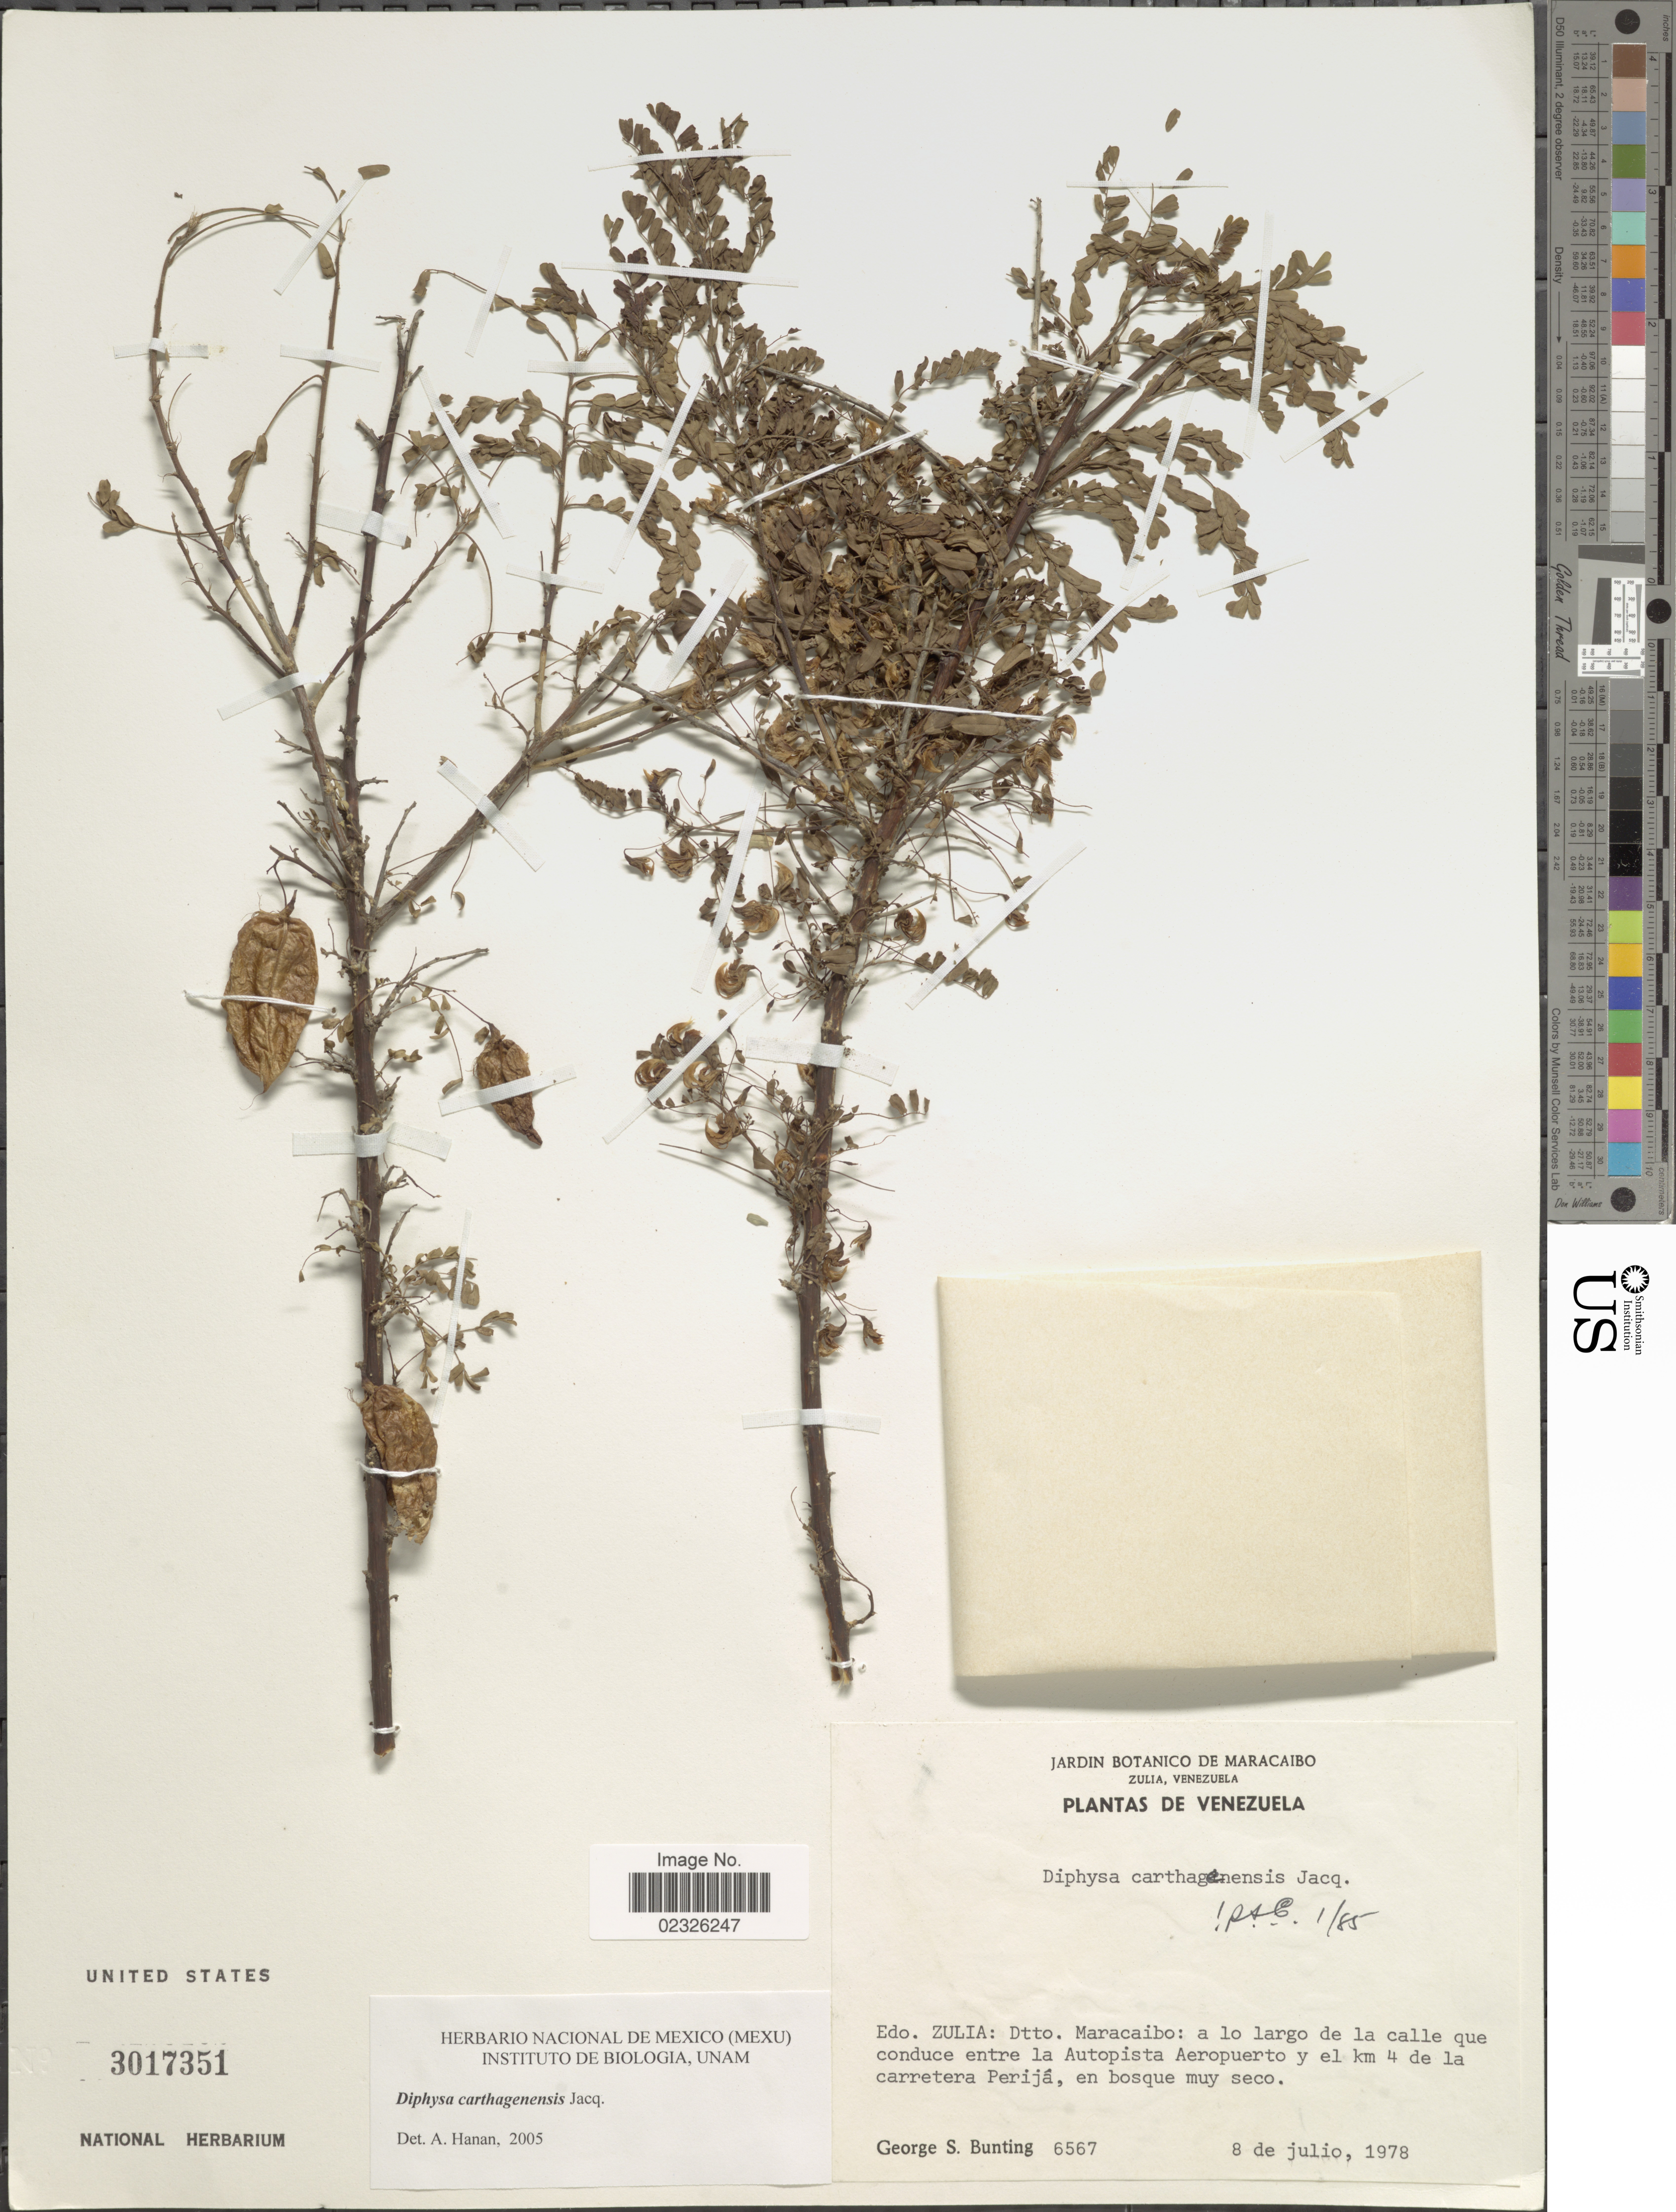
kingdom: Plantae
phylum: Tracheophyta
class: Magnoliopsida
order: Fabales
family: Fabaceae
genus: Diphysa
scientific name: Diphysa carthagenensis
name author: Jacq.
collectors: G. S. Bunting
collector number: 6567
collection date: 1978-07-08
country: Venezuela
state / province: Zulia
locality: Dtto. Maracaibo: a lo largo de la calle que conduce entre la Autopista Aeropuerto y el km 4 de la carretera Perija, en bosque muy seco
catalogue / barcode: US 3017351